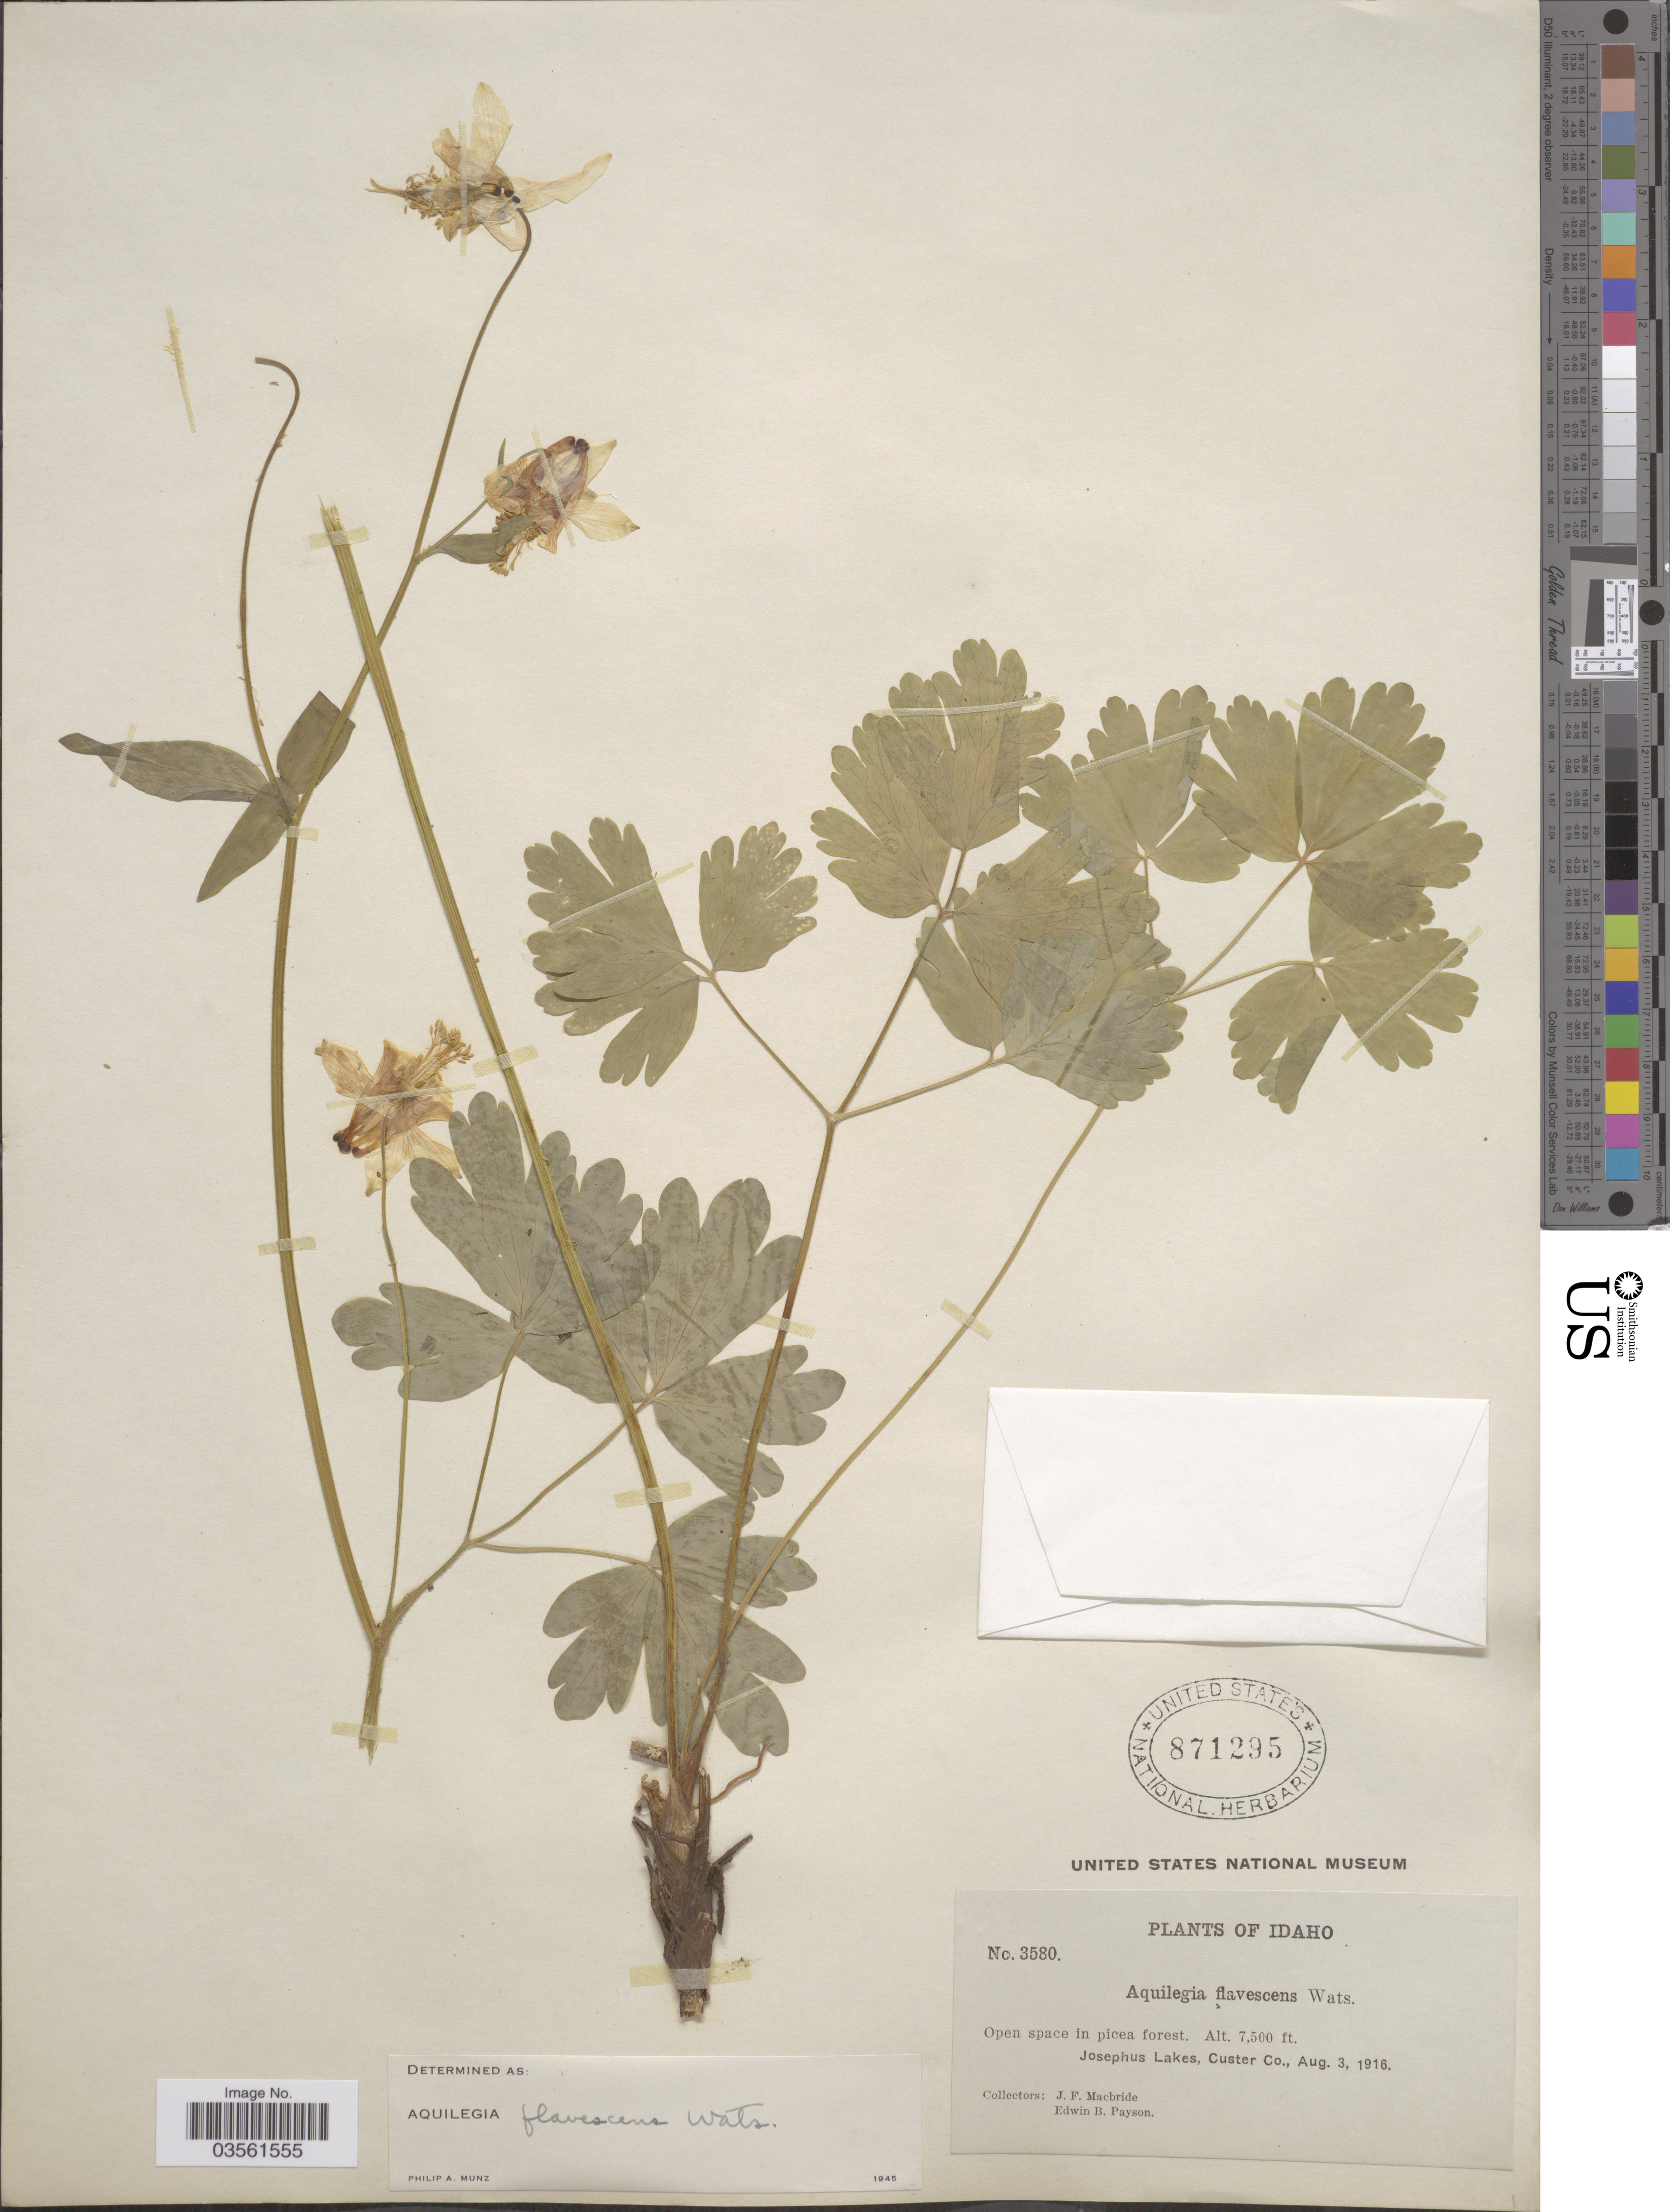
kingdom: Plantae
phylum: Tracheophyta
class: Magnoliopsida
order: Ranunculales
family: Ranunculaceae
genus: Aquilegia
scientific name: Aquilegia flavescens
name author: S. Watson in C. King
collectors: J. F. Macbride & E. B. Payson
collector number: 3580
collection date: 1916-08-03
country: United States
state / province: Idaho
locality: Open space in picea forest. Josephus Lakes, Custer Co.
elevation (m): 2286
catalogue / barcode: US 871295